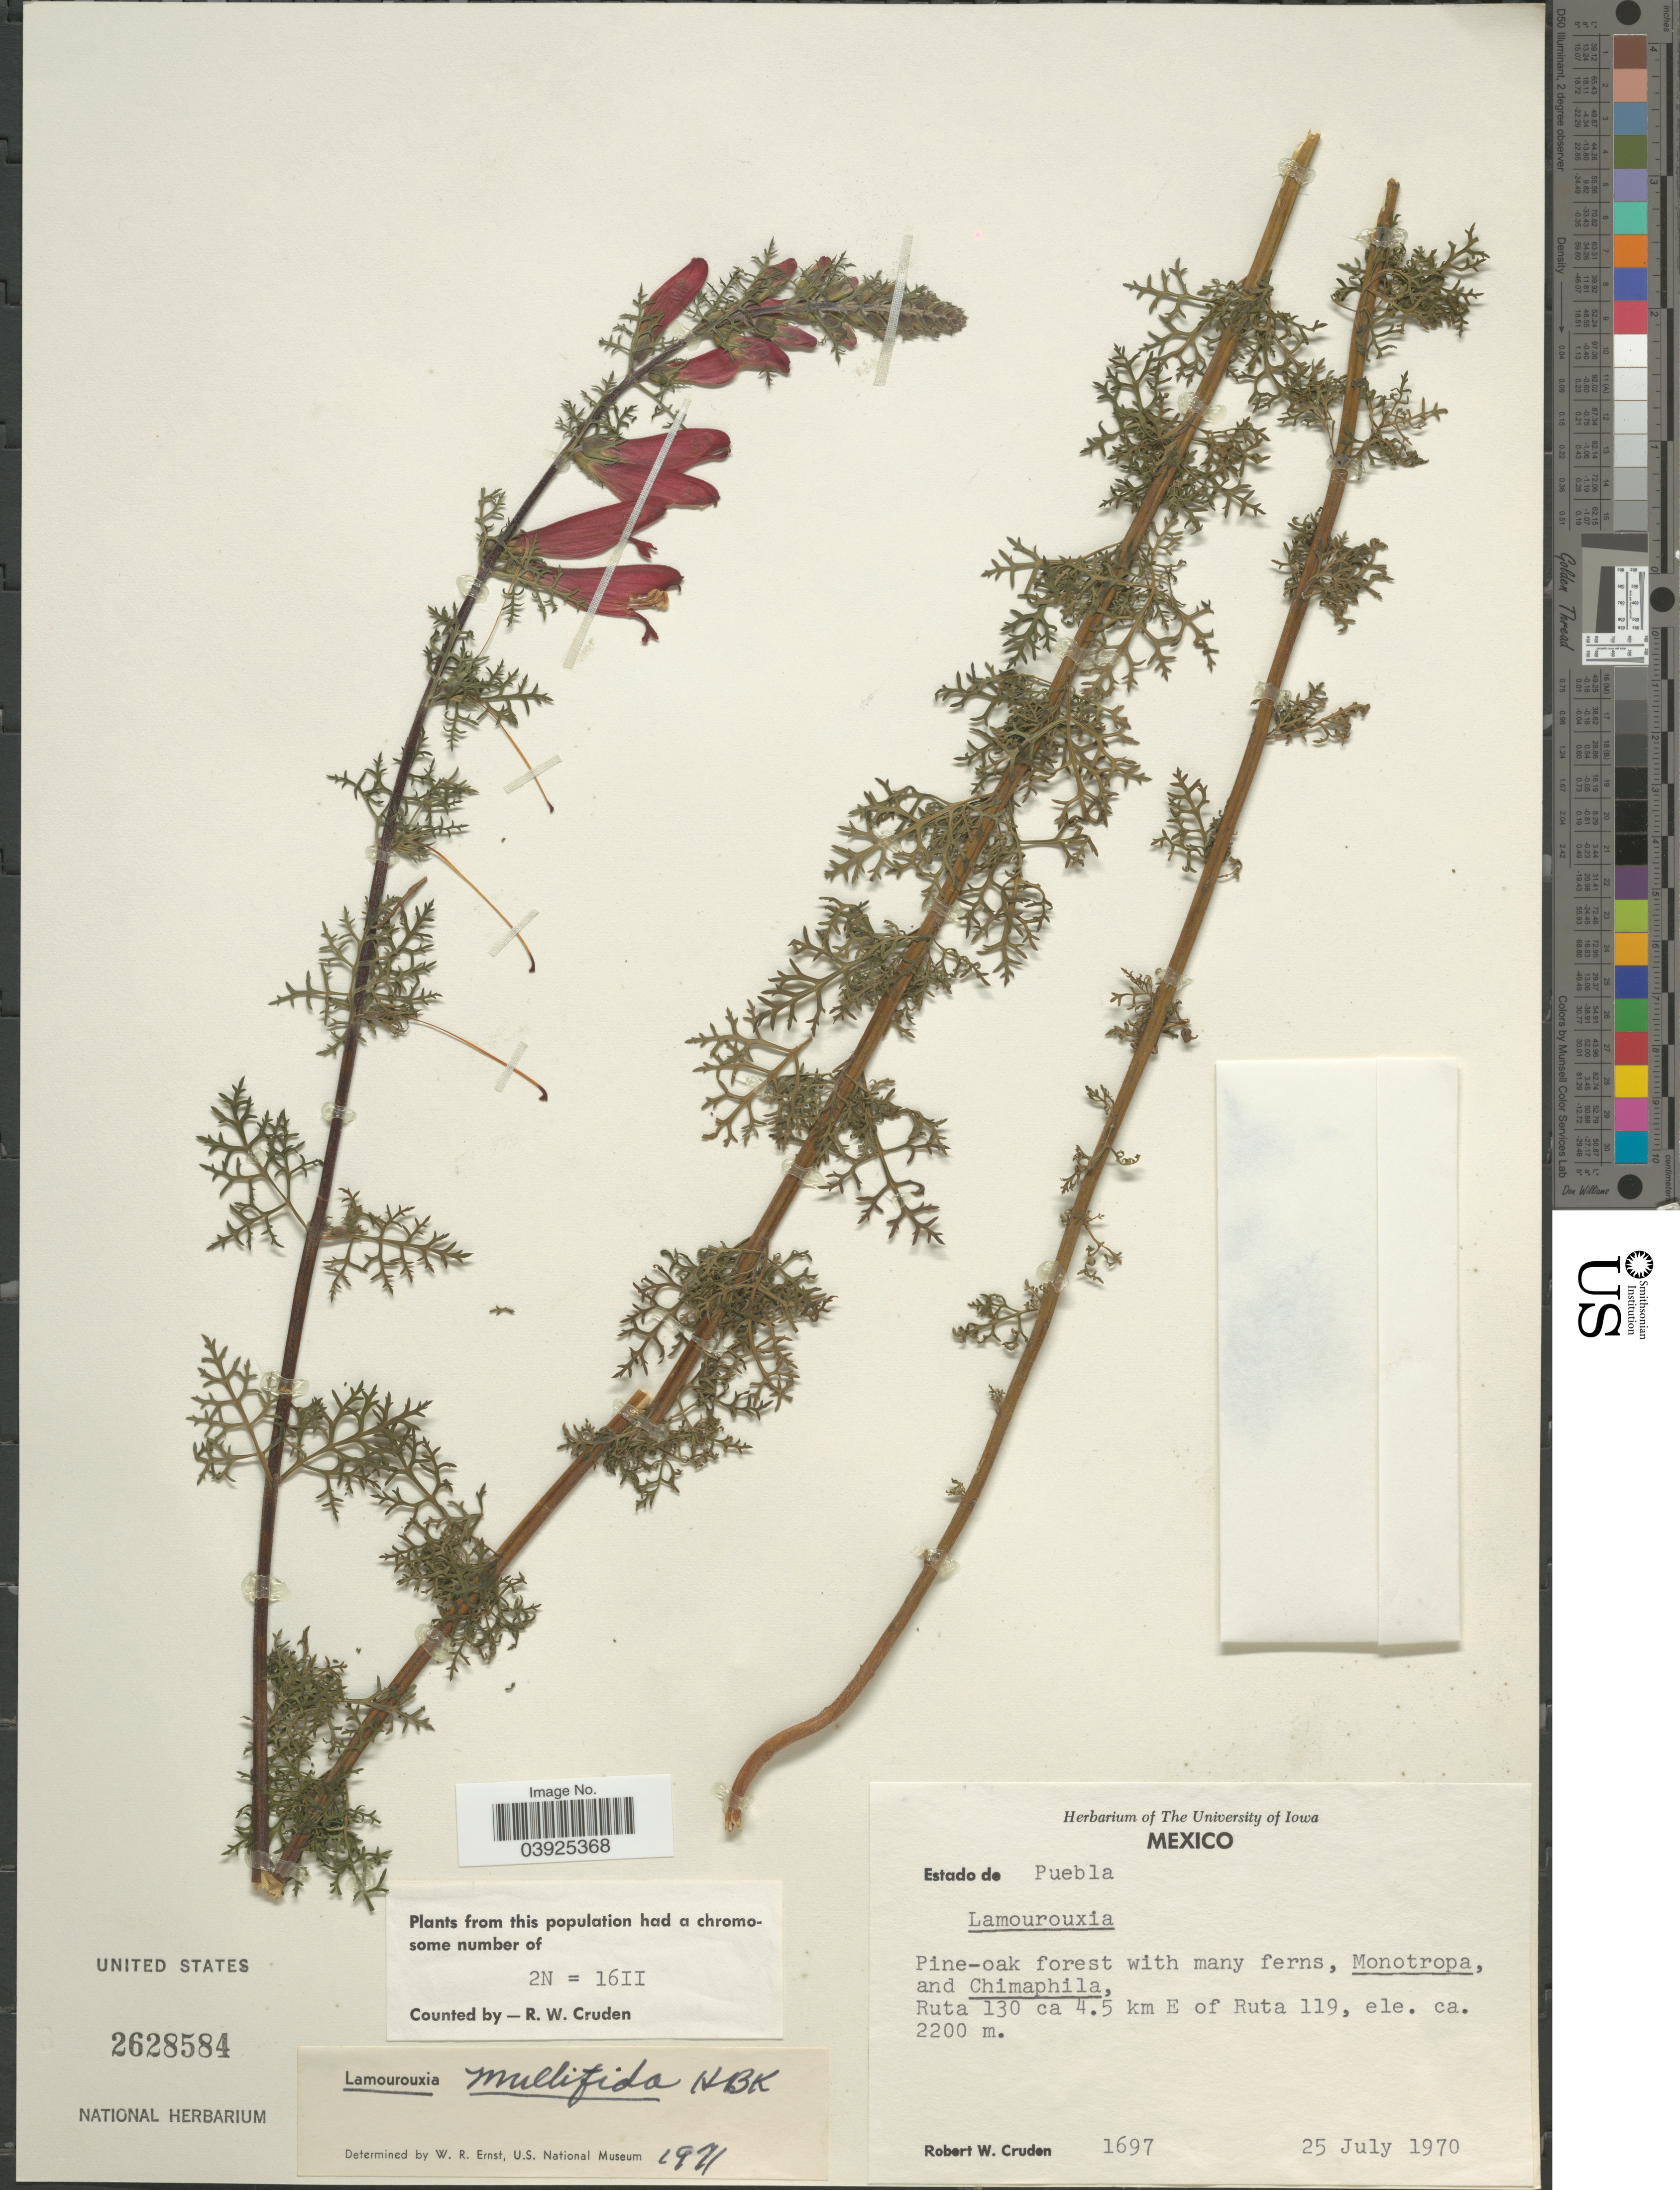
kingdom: Plantae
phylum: Tracheophyta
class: Magnoliopsida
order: Lamiales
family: Orobanchaceae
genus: Lamourouxia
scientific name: Lamourouxia multifida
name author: Kunth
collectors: R. W. Cruden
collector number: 1697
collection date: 1970-07-25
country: Mexico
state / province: Puebla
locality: Ruta 130 ca 4.5 km E of Ruta 199.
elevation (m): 2200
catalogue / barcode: US 2628584